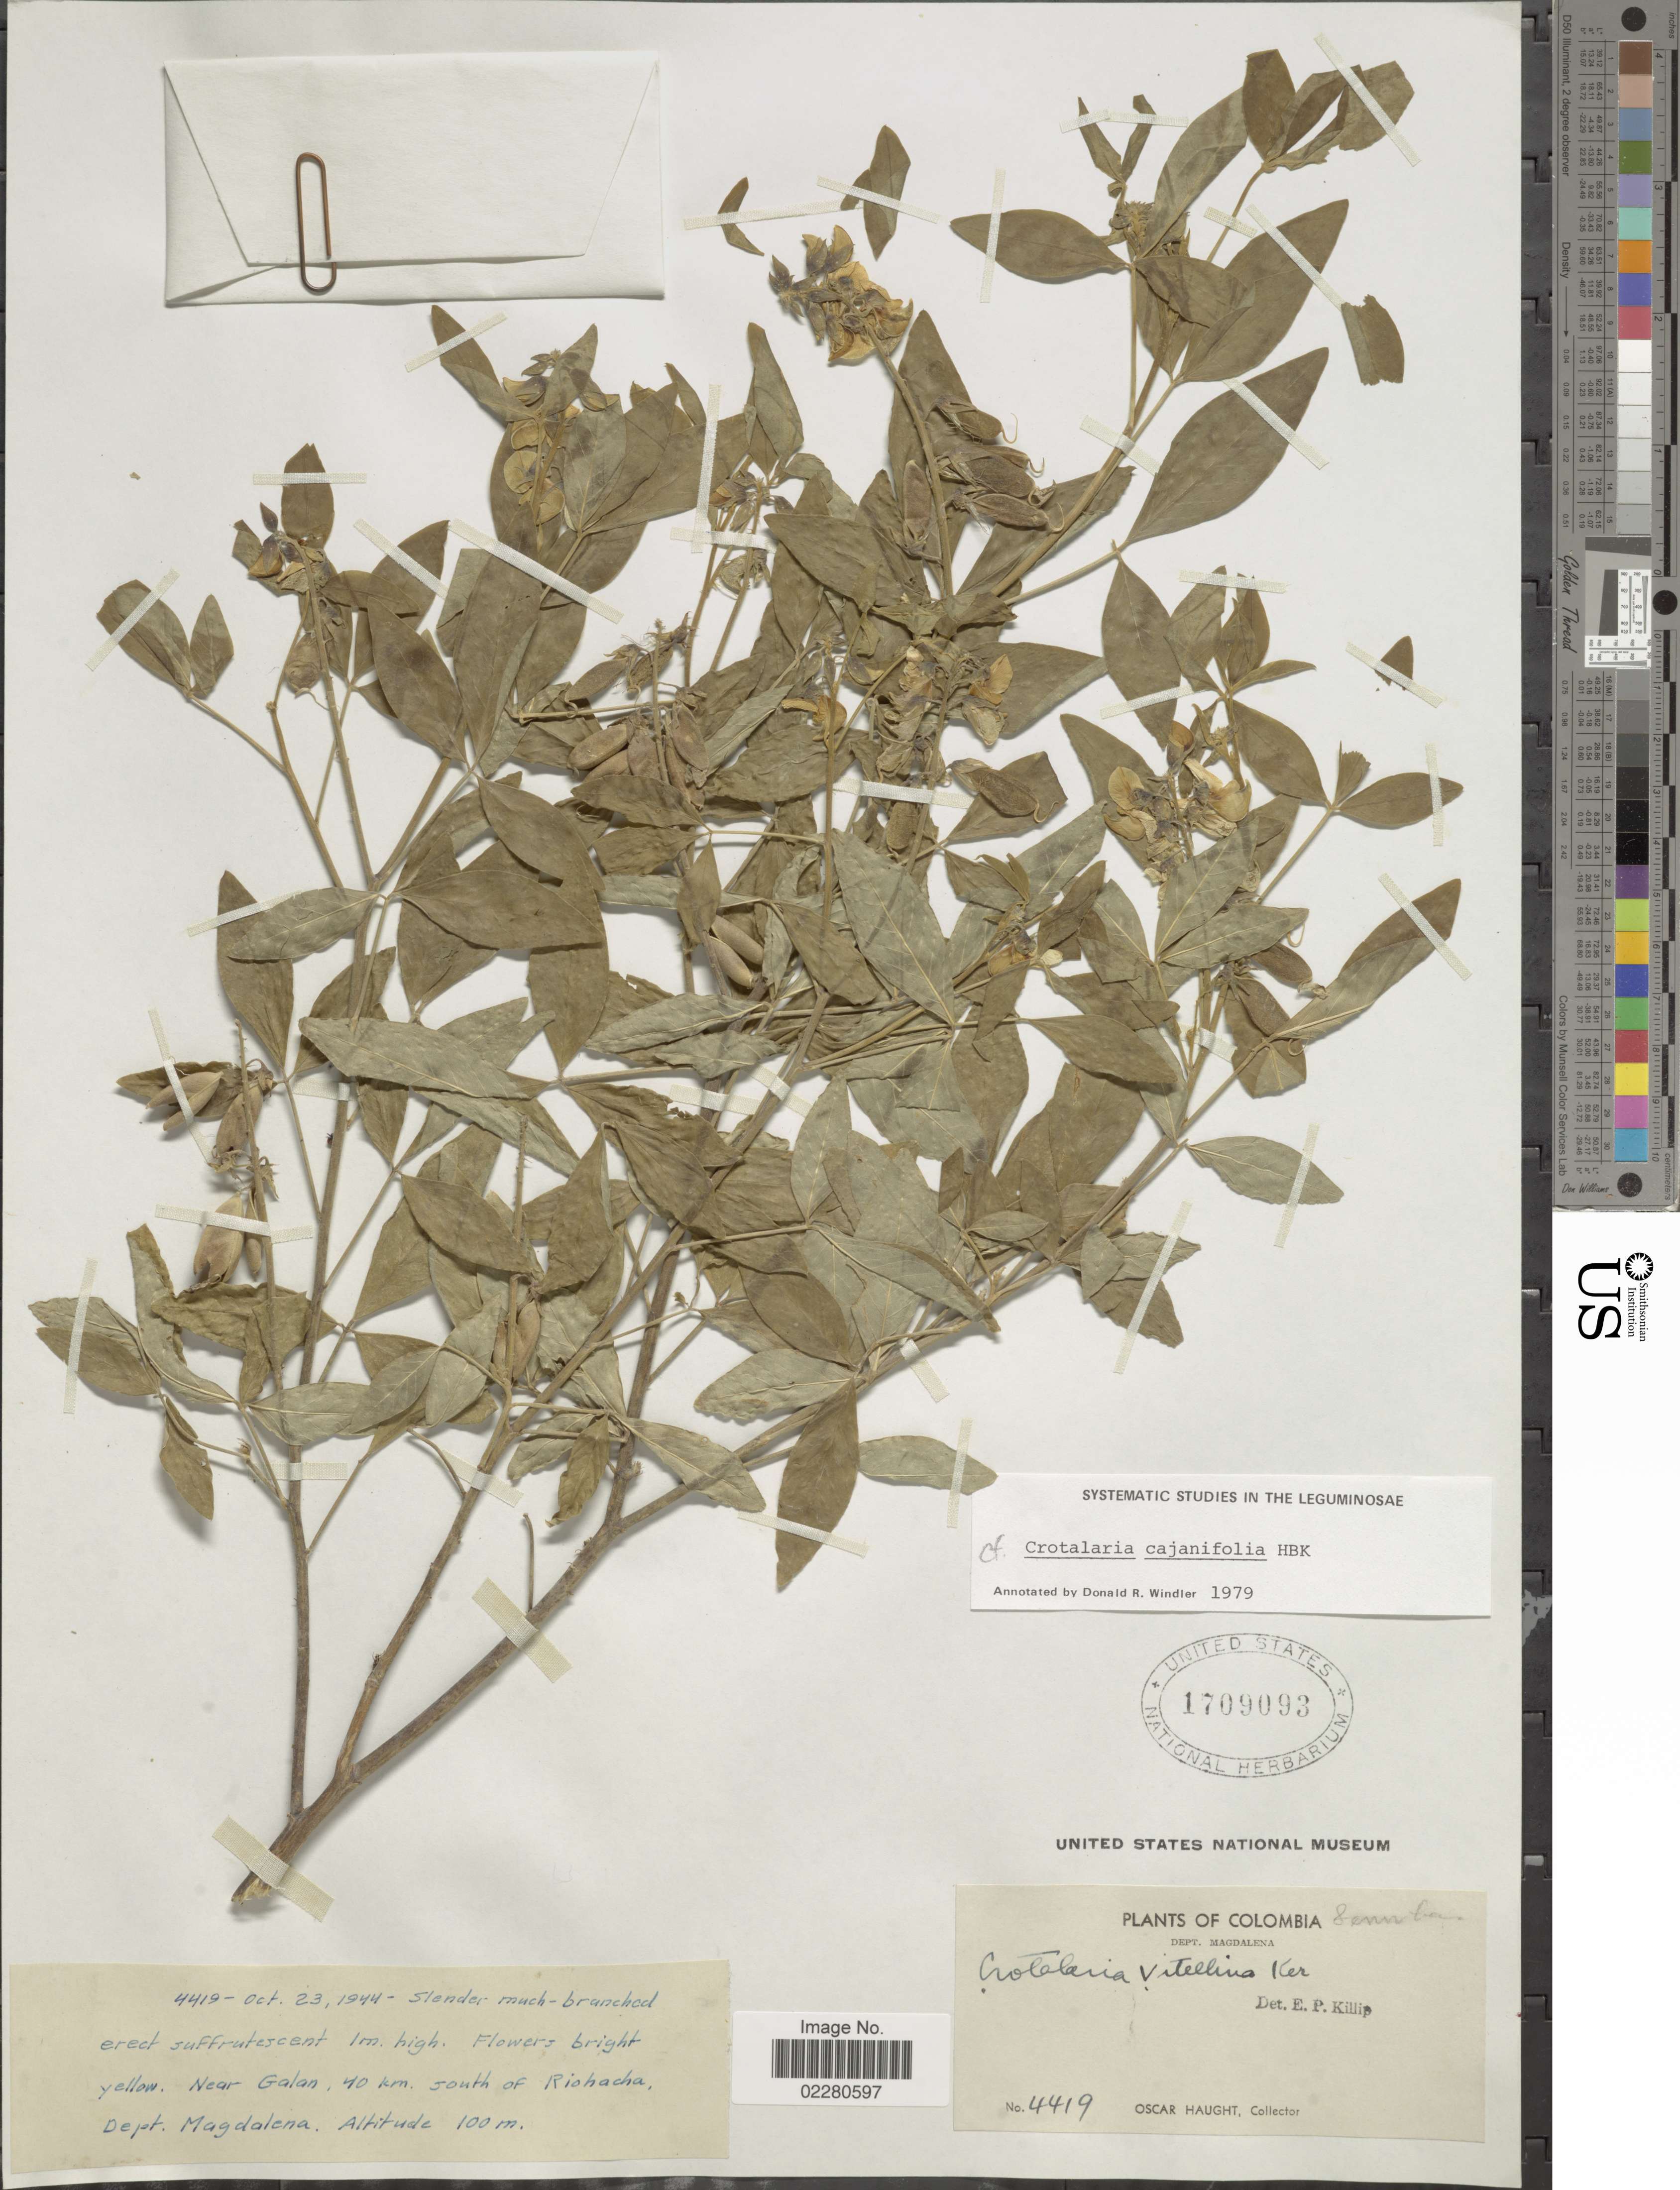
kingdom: Plantae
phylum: Tracheophyta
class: Magnoliopsida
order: Fabales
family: Fabaceae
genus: Crotalaria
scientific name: Crotalaria cajanifolia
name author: Kunth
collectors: O. L. Haught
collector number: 4419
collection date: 1944-10-23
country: Colombia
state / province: Magdalena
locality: Near Galan, 40 km. South of Riohacha, Dept. Magdalena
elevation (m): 100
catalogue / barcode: US 1709093